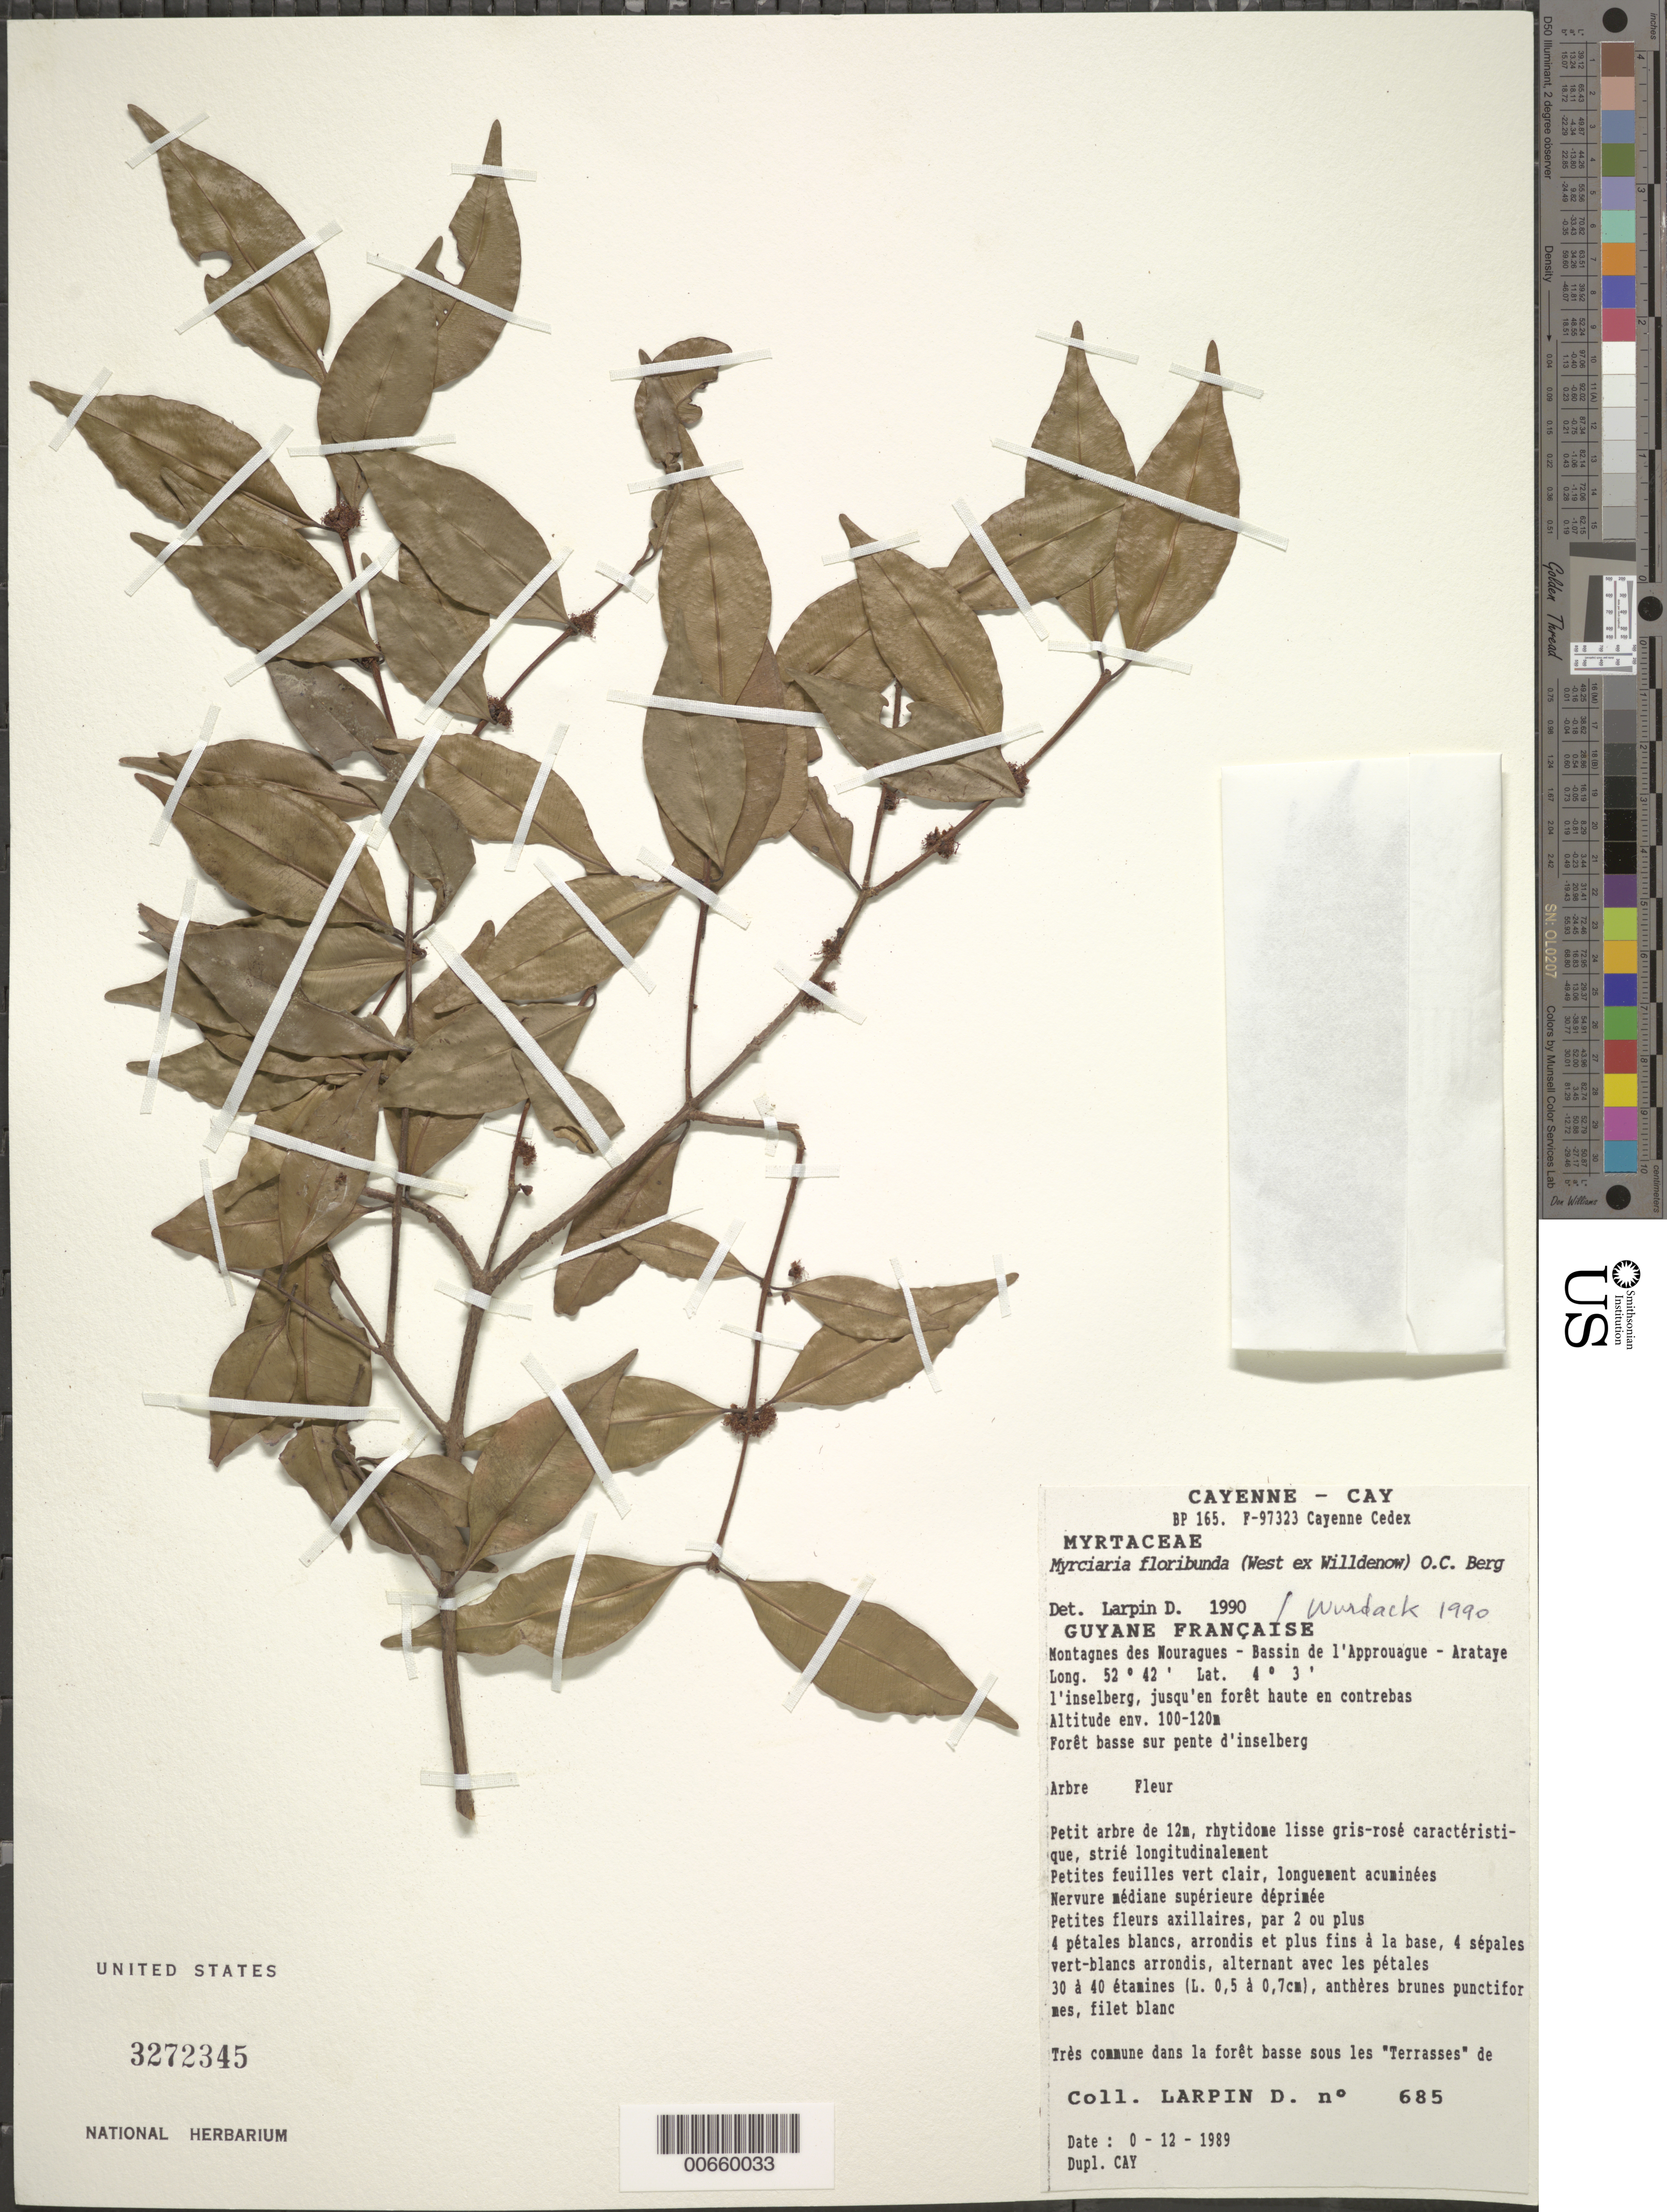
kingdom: Plantae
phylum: Tracheophyta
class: Magnoliopsida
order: Myrtales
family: Myrtaceae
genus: Myrciaria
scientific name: Myrciaria floribunda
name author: (H. West ex Willd.) O. Berg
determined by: Larpin, D.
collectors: D. Larpin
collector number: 685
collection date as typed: Dec-89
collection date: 1989-12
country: French Guiana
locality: Station des Nouragues, Bassin de l'Approuague, Arataye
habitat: Low altitude forest on slopes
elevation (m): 100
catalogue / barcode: US 3272345